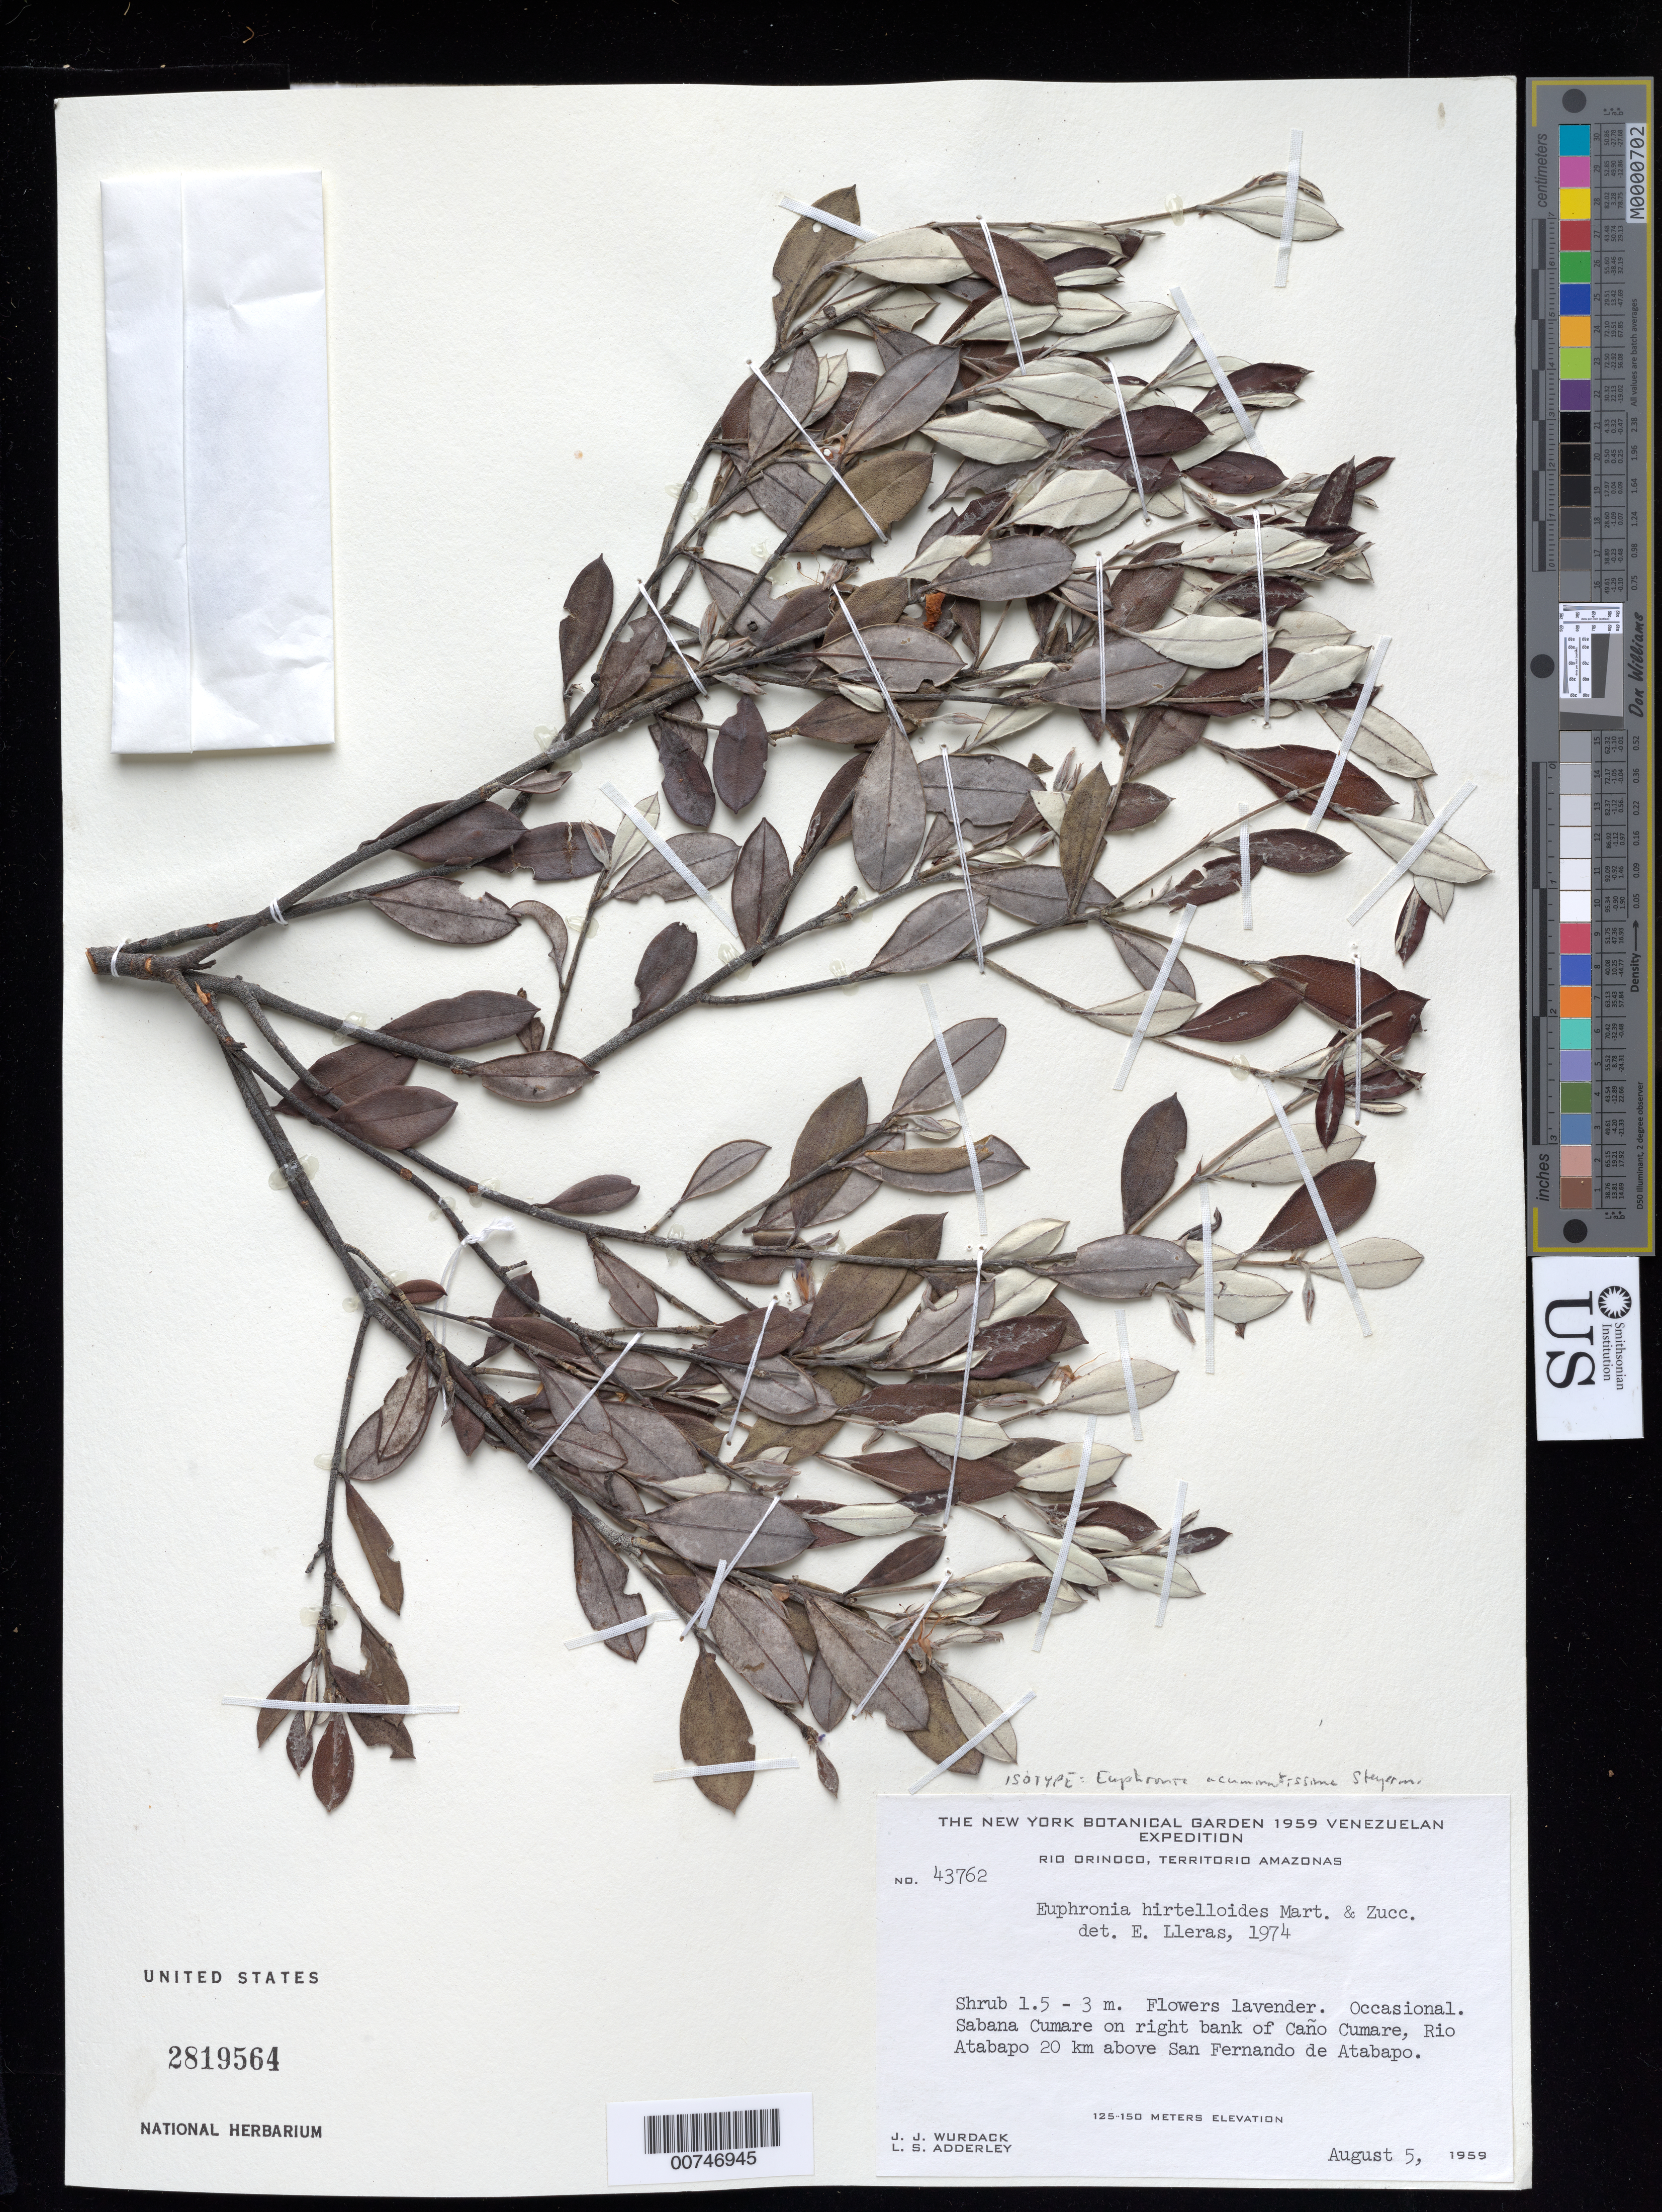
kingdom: Plantae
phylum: Tracheophyta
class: Magnoliopsida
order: Malpighiales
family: Euphroniaceae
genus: Euphronia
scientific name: Euphronia acuminatissima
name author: Steyerm.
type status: Isotype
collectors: J. J. Wurdack & L. S. Adderley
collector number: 43762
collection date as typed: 5-Aug-59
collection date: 1959-08-05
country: Venezuela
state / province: Amazonas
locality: Sabana Cumare on right bank of Caño Cumare, Río Atabapo, 20 km above San Fernando de Atabapo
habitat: Riverbank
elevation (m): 125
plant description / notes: Type of Euphronia acuminatissima Steyerm.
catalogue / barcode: US 2819564